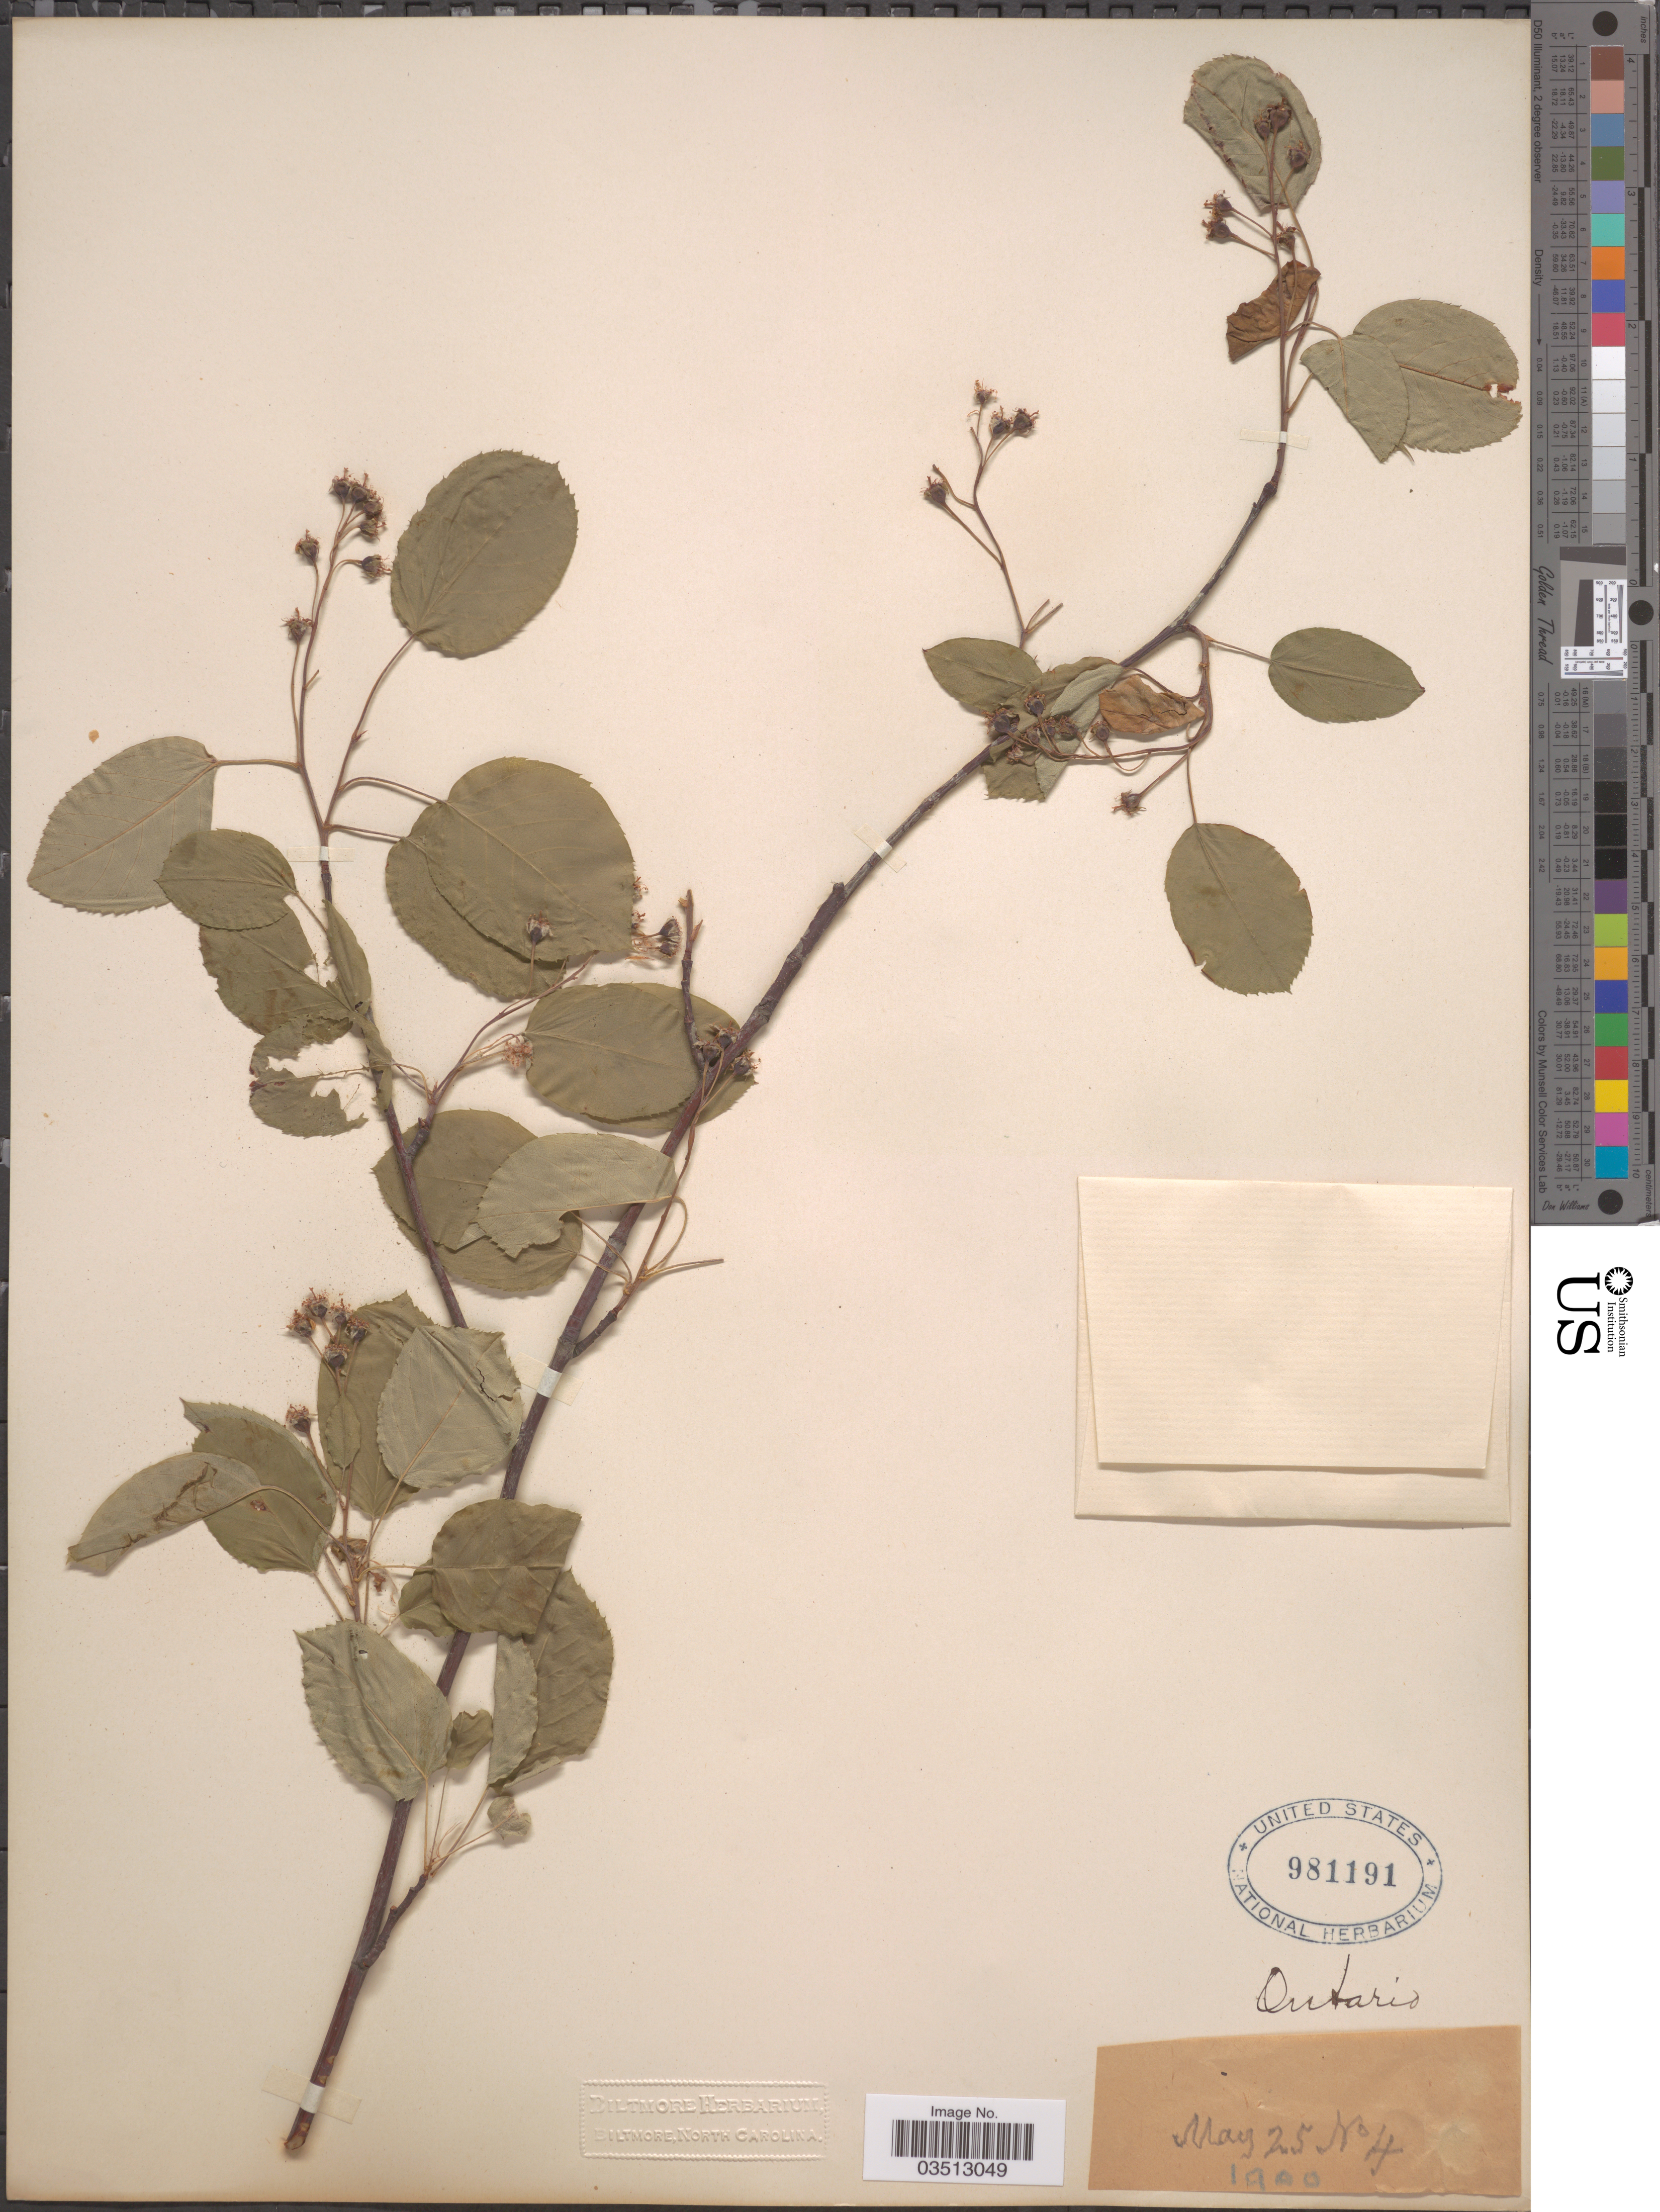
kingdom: Plantae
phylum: Tracheophyta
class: Magnoliopsida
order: Rosales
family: Rosaceae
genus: Amelanchier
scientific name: Amelanchier sp.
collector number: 4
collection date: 1900-05-25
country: Canada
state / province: Ontario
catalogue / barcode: US 981191